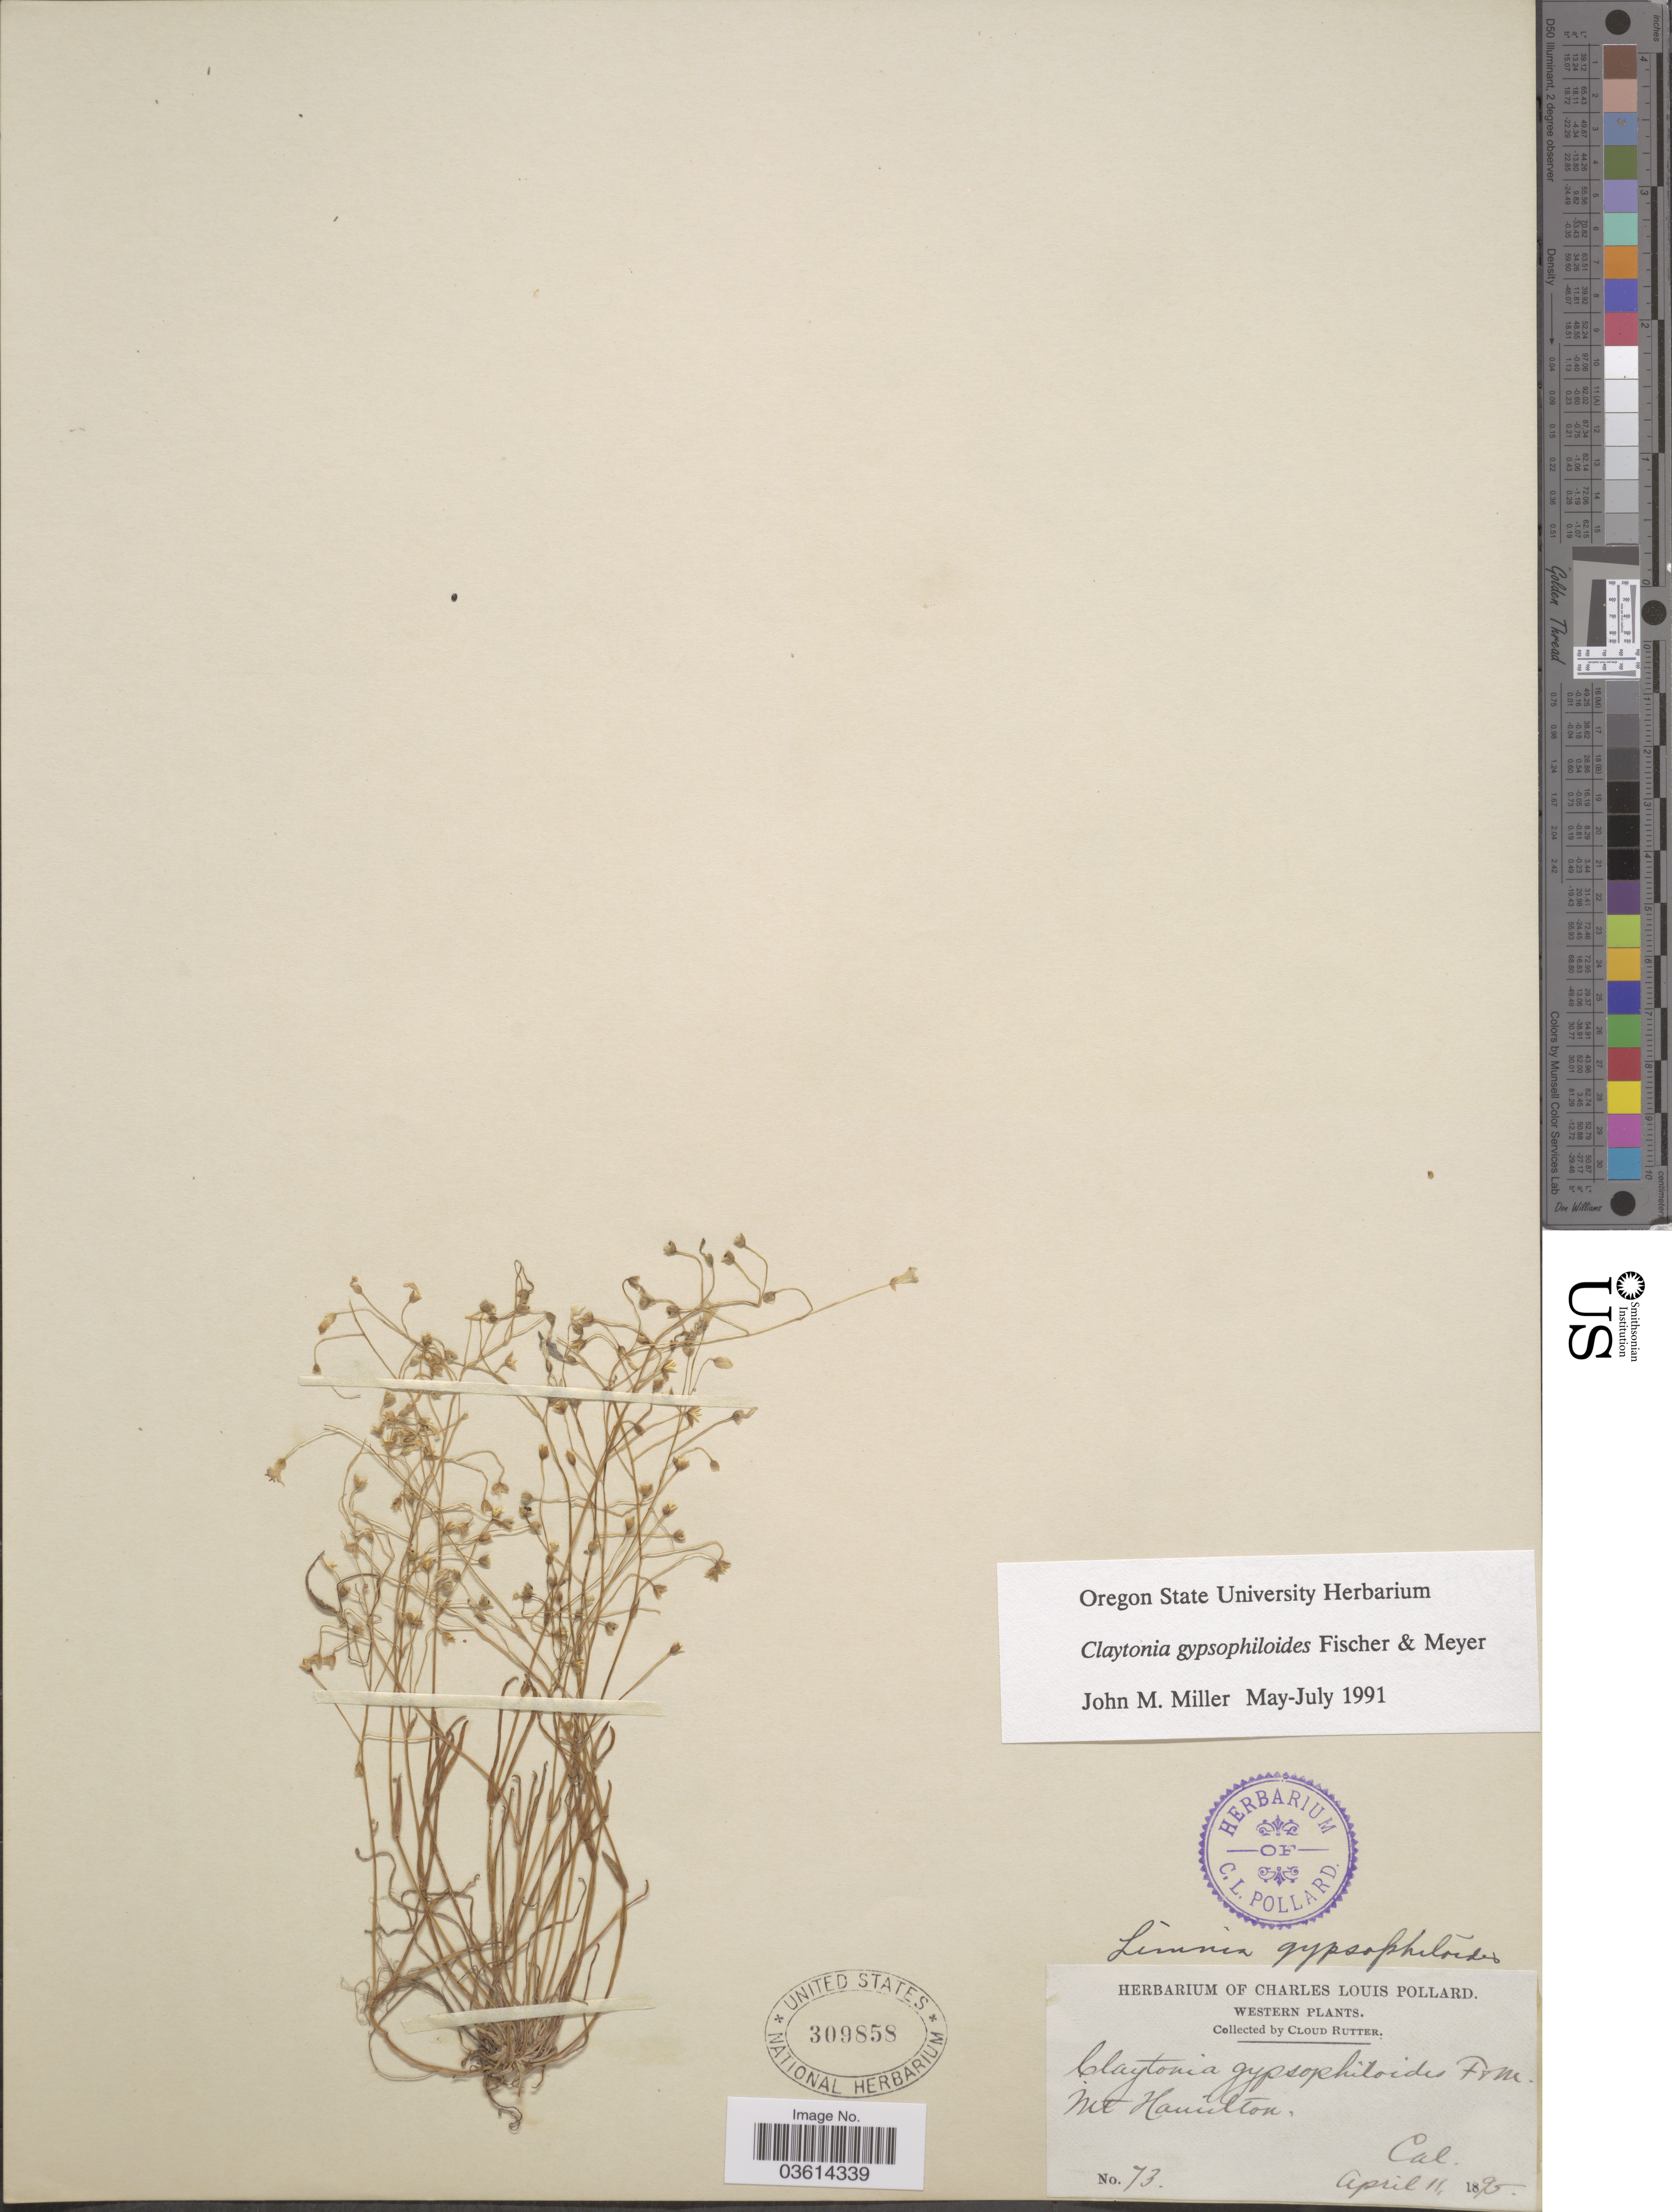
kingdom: Plantae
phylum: Tracheophyta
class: Magnoliopsida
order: Caryophyllales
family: Montiaceae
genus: Claytonia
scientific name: Claytonia gypsophiloides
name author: Fisch. & C.A. Mey.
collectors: C. Rutter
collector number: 73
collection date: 1895-04-11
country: United States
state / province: California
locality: Western. Mt. Hamilton.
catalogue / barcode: US 309858